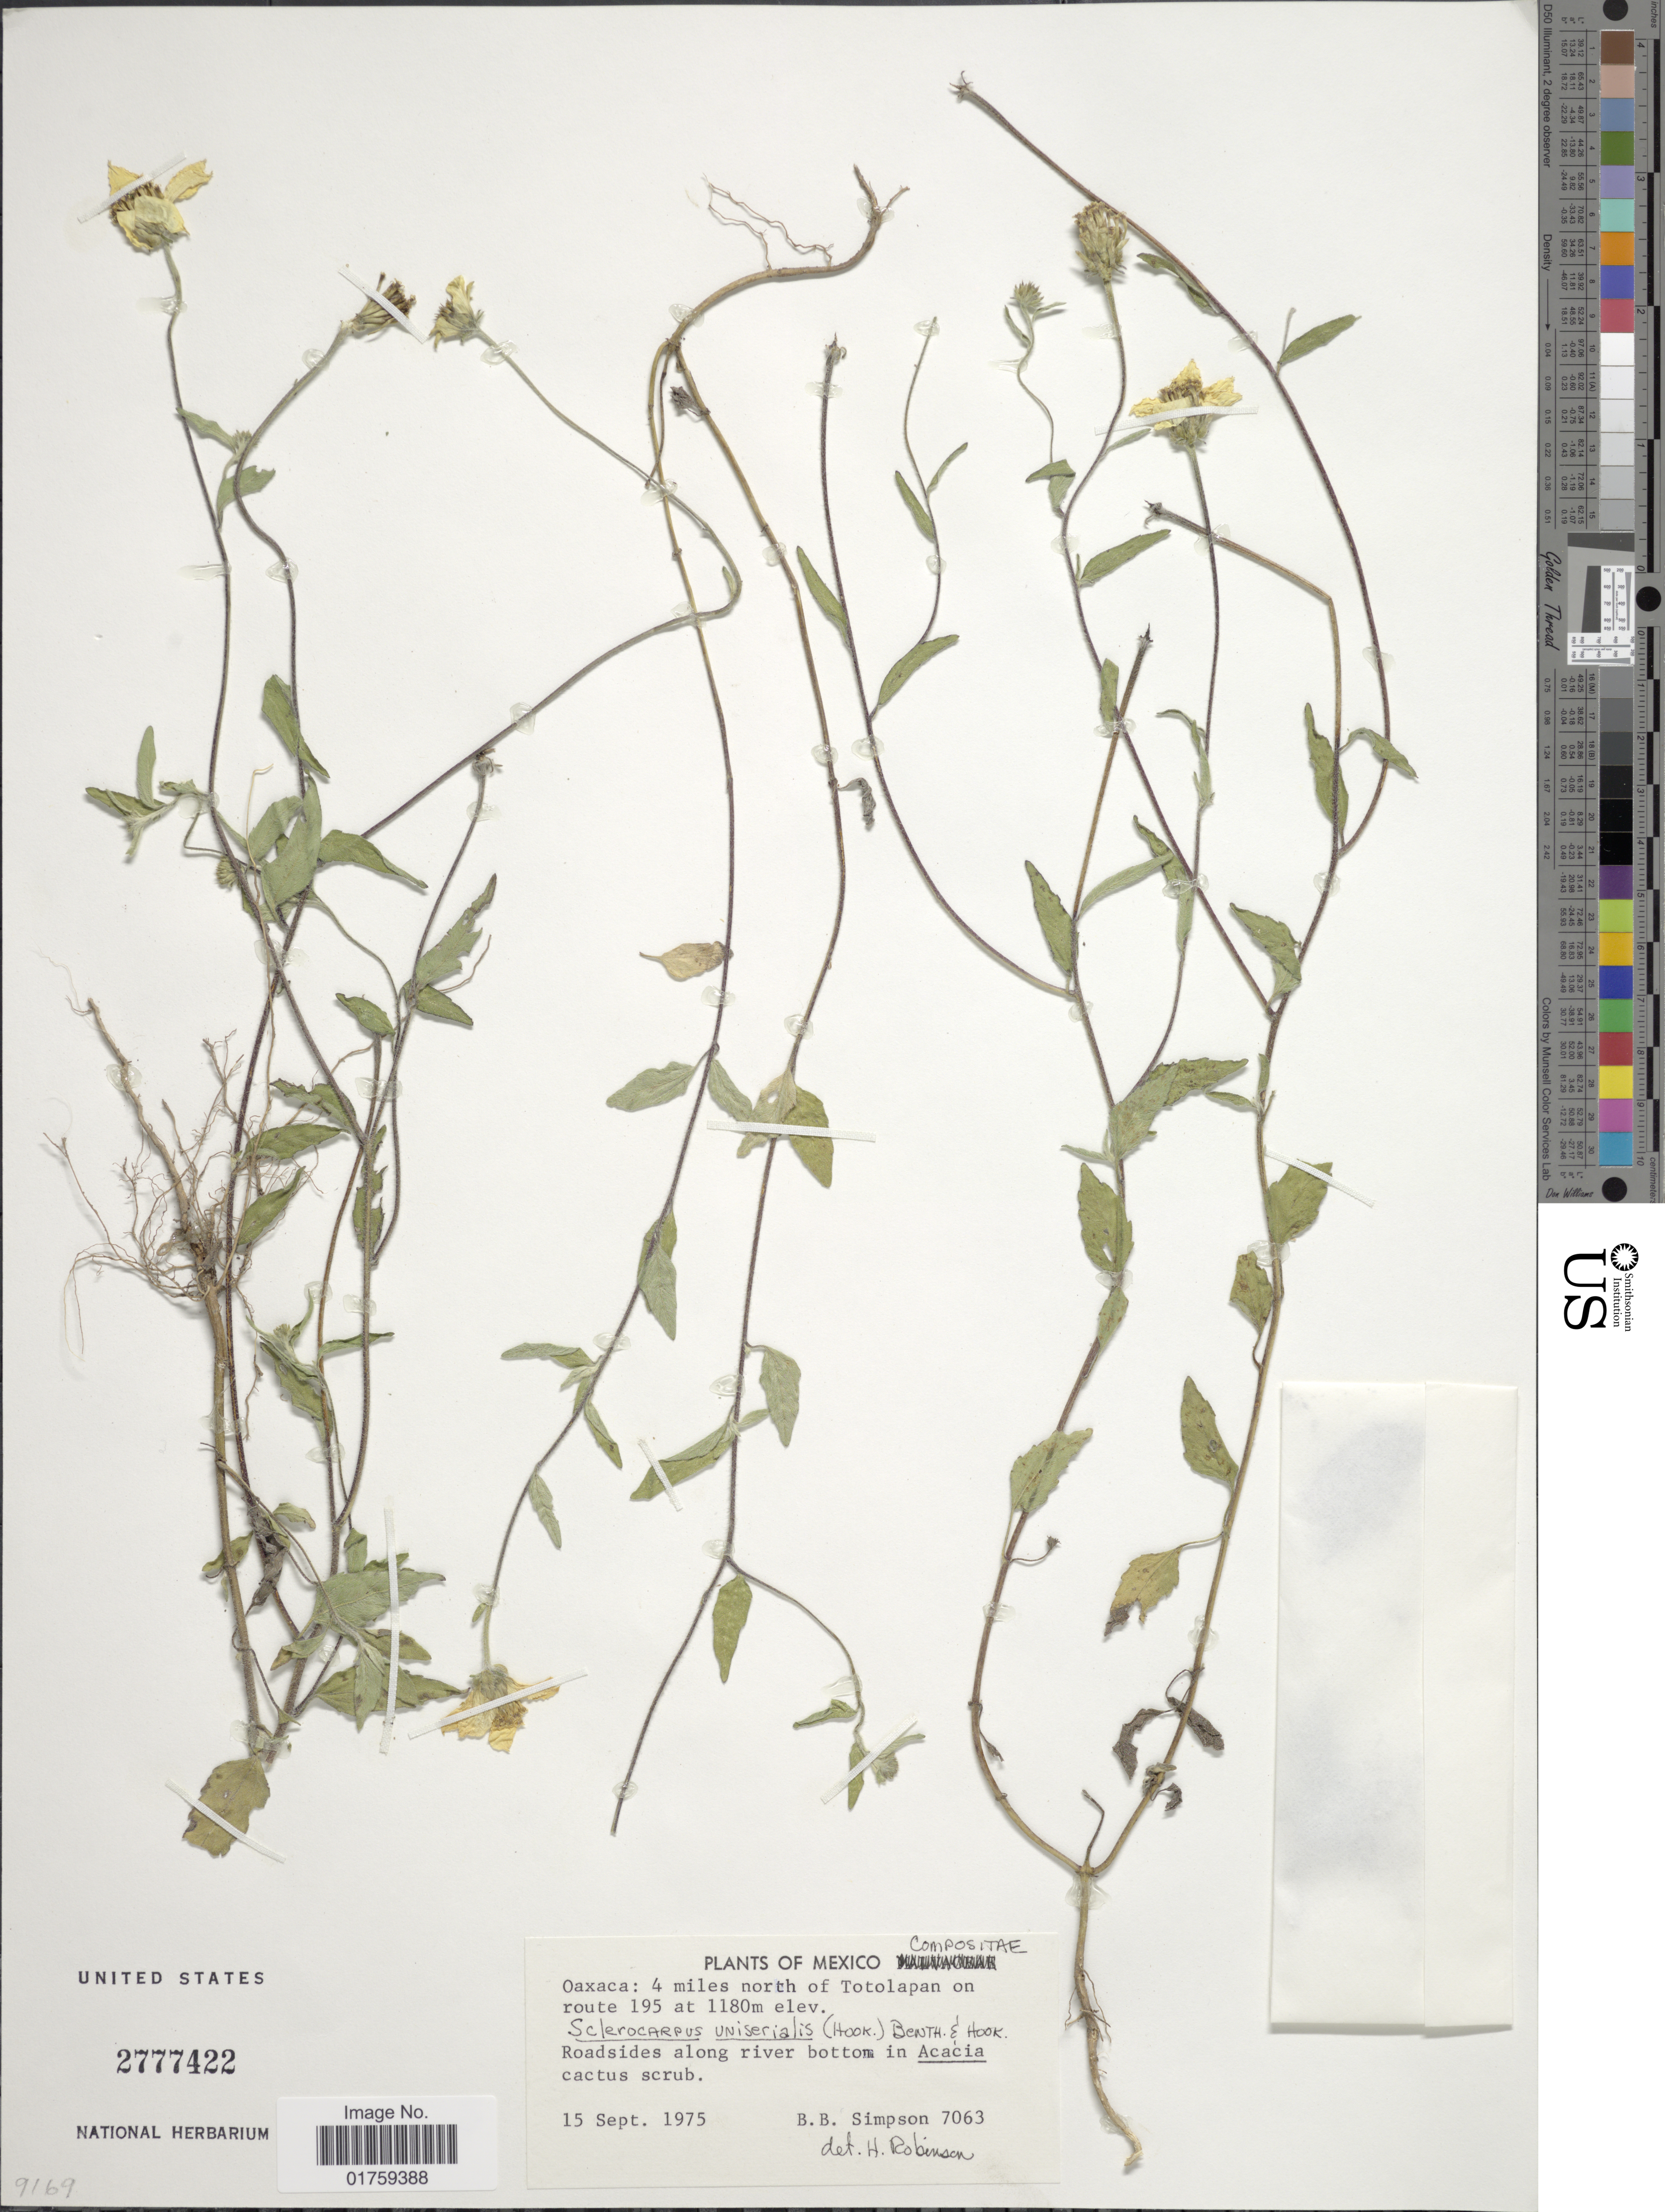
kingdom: Plantae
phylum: Tracheophyta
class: Magnoliopsida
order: Asterales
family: Asteraceae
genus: Sclerocarpus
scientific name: Sclerocarpus uniserialis var. rubridiscus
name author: Feddema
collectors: B. B. Simpson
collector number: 7063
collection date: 1975-09-15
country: Mexico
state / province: Oaxaca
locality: Oaxaca: 4 miles north of Totlapan on route 195. Roadside along river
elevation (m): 1180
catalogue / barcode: US 2777422